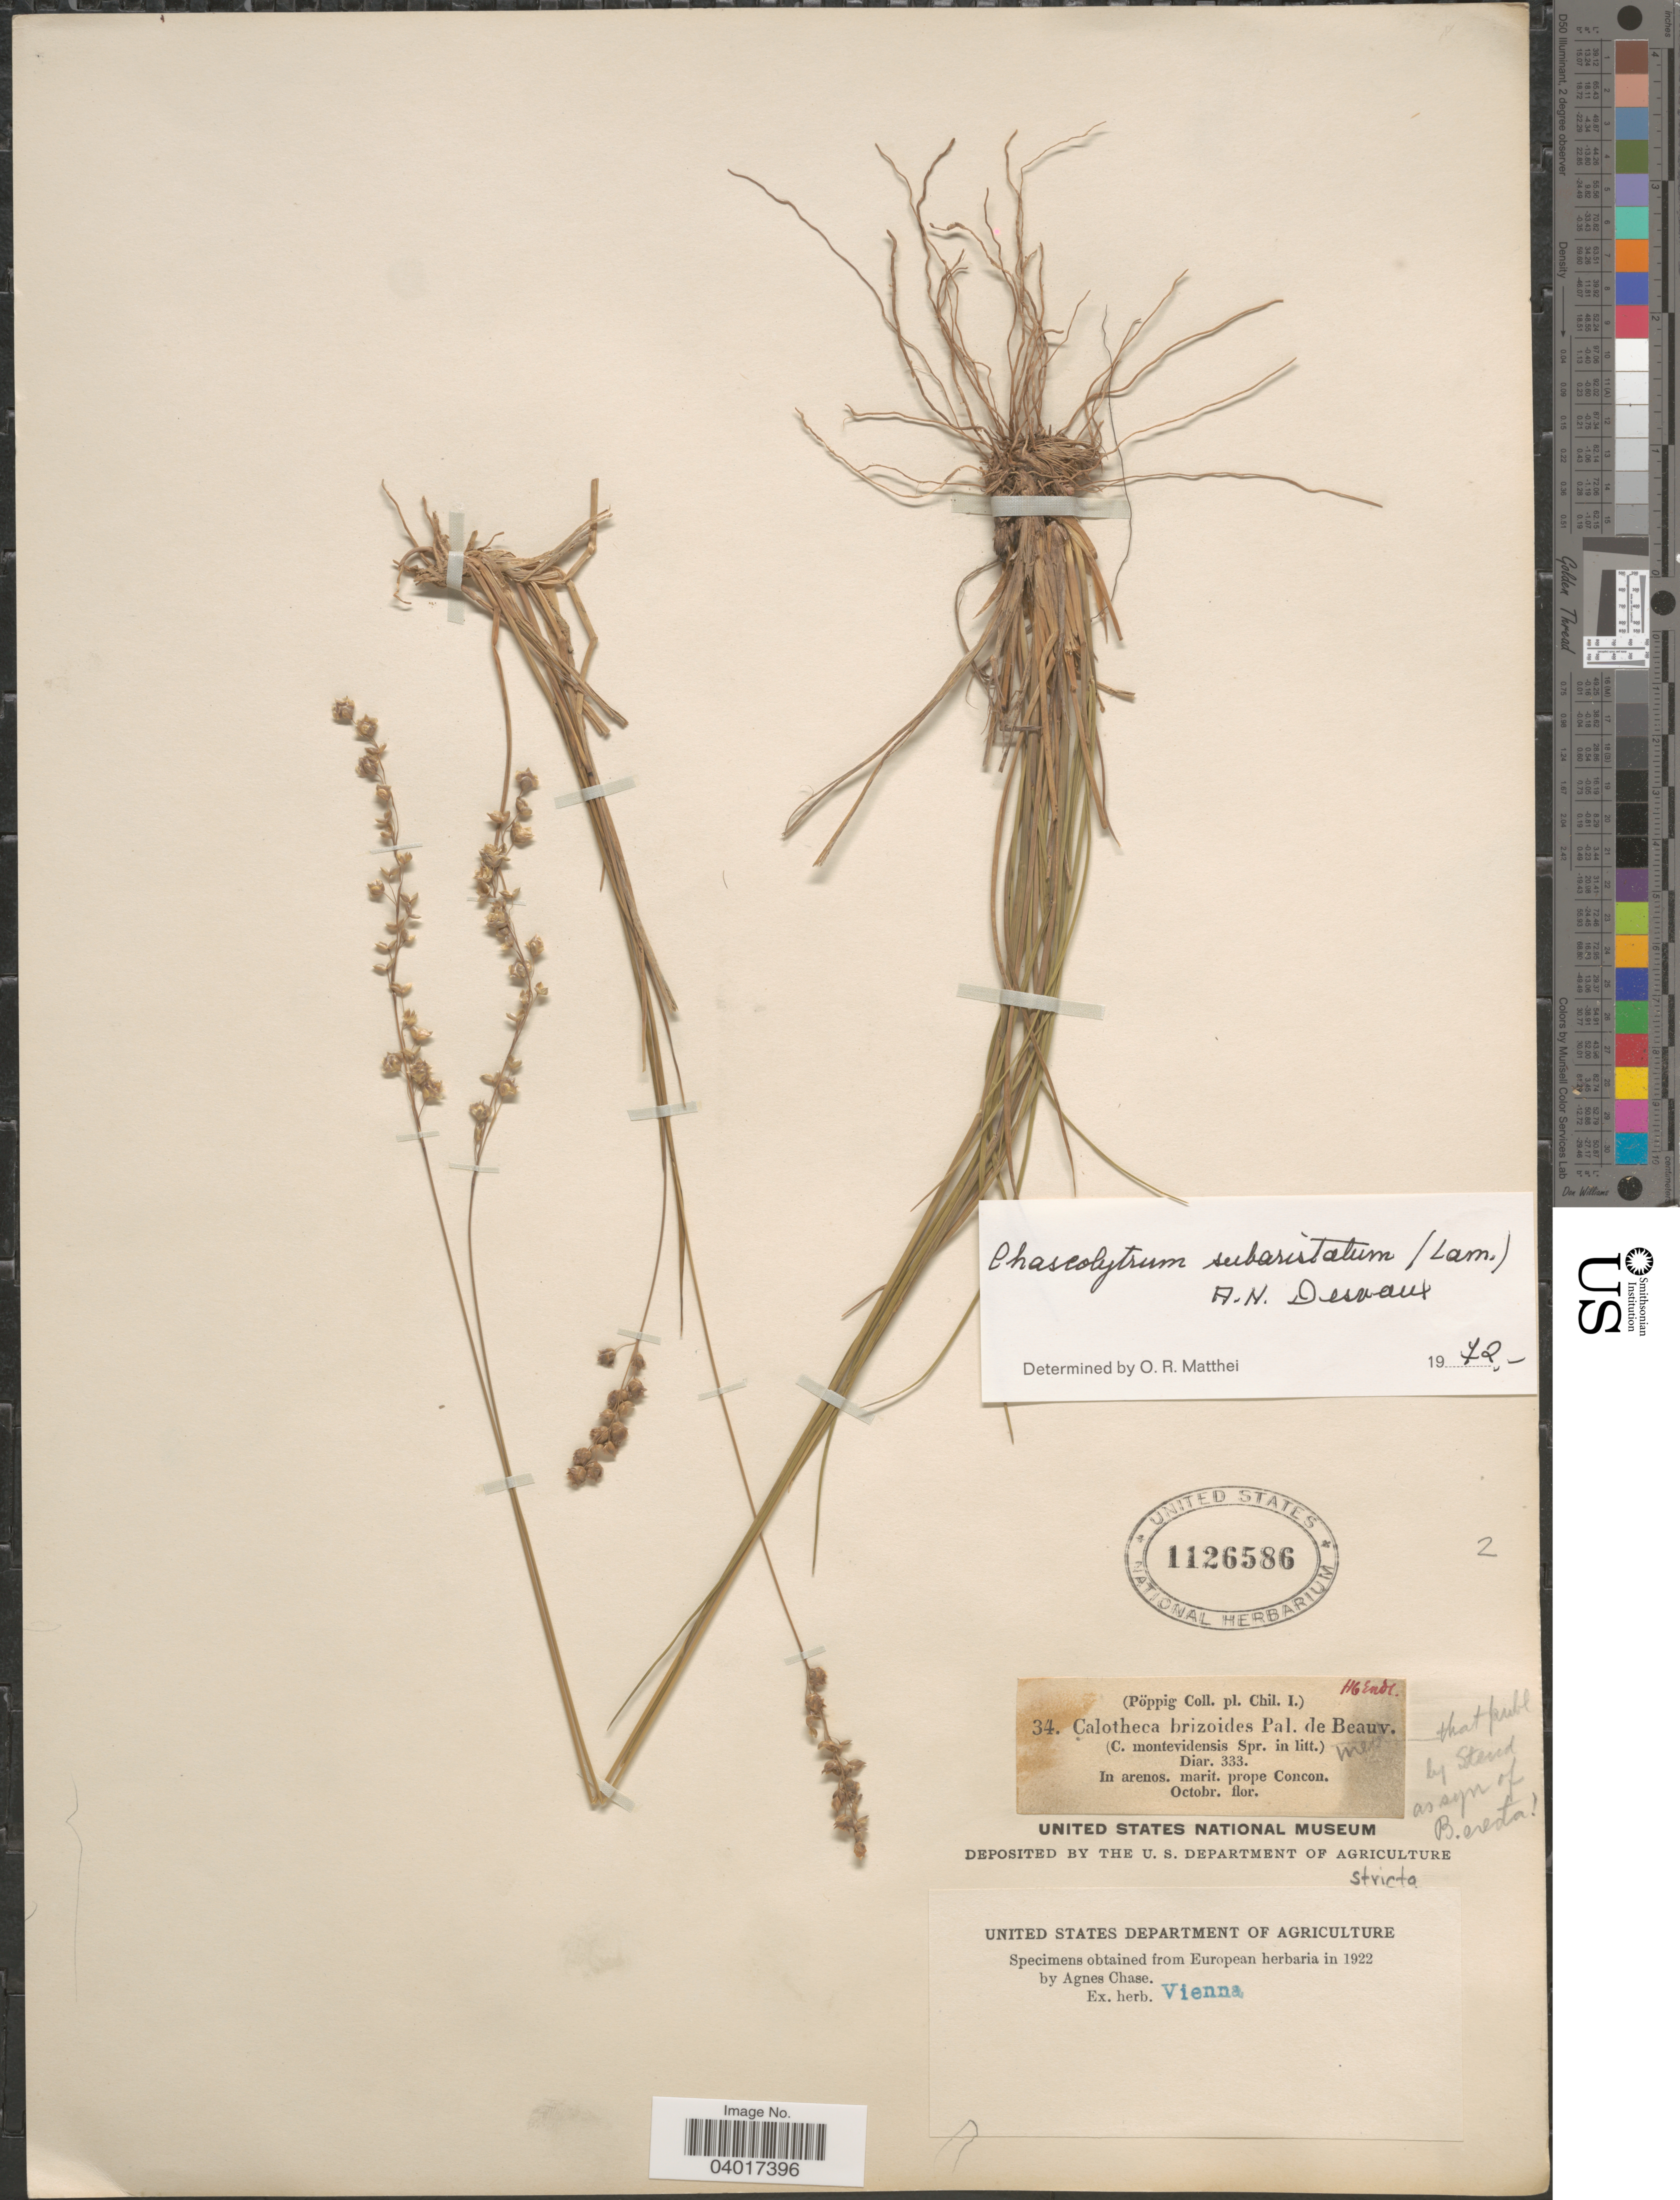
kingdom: Plantae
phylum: Tracheophyta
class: Liliopsida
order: Poales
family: Poaceae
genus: Chascolytrum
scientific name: Chascolytrum subaristatum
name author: (Lam.) Desv.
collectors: -. Poppig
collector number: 34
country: Chile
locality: In arenos. marit. prope Concon.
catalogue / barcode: US 1126586